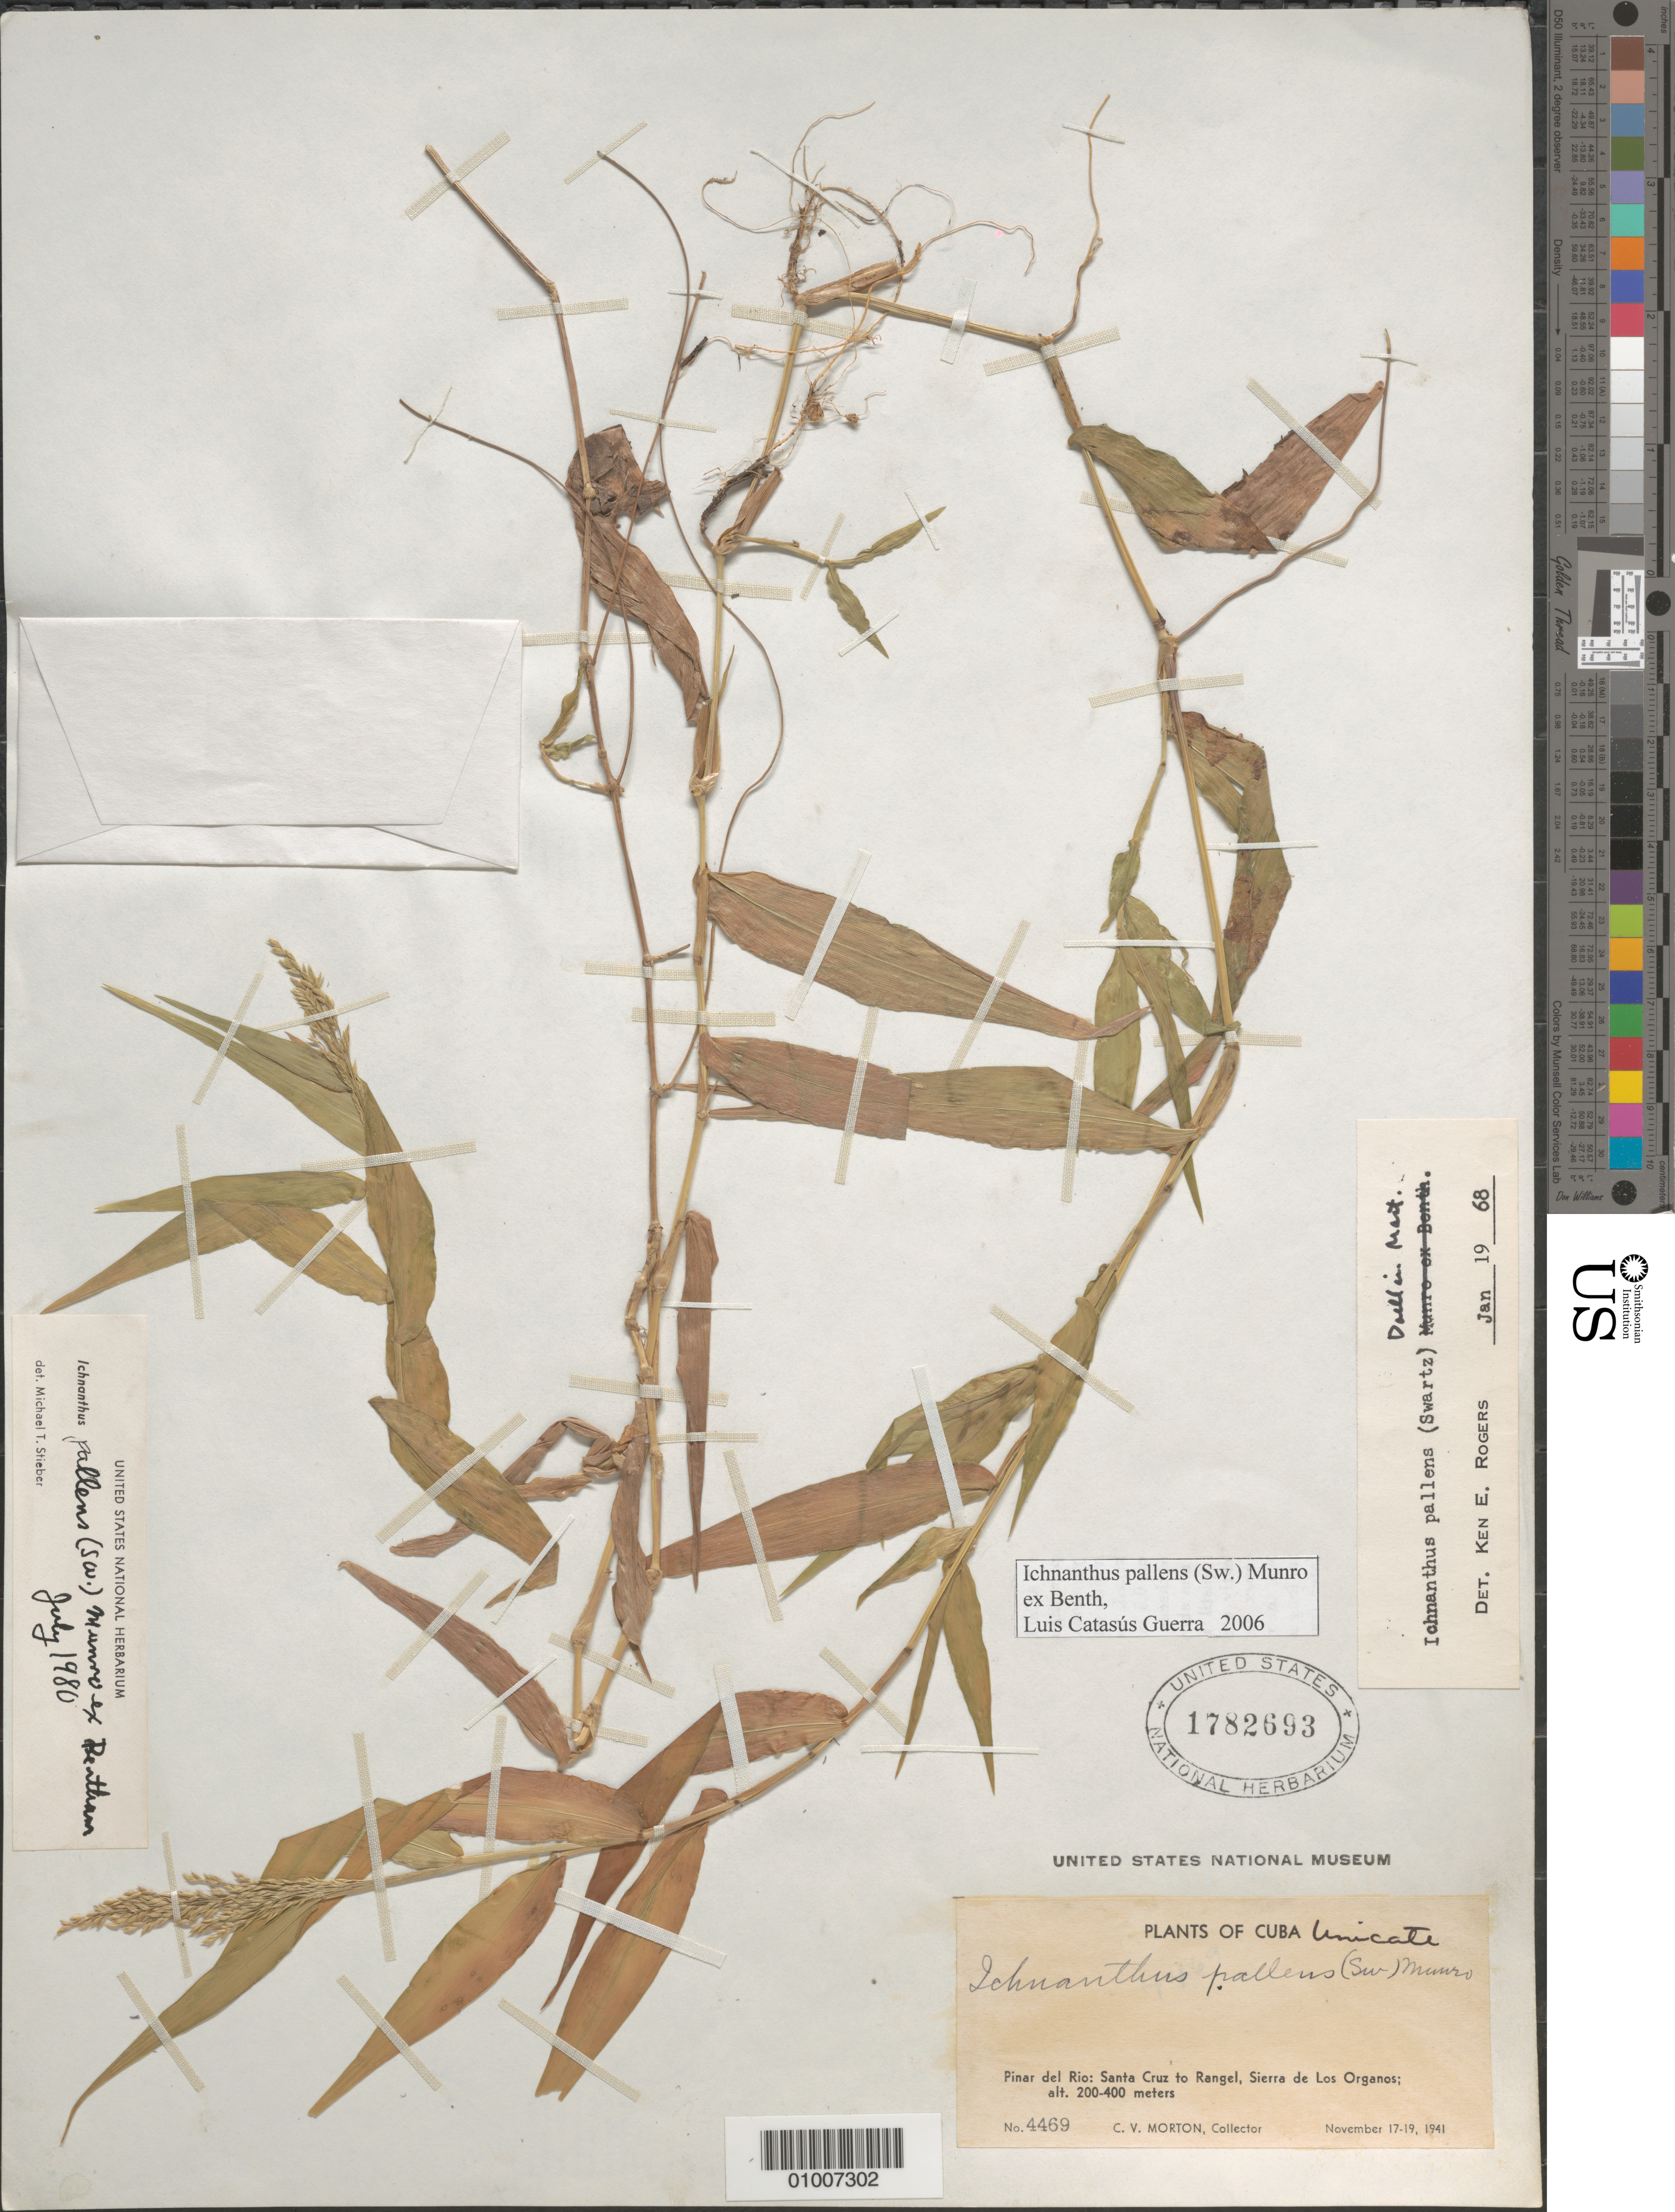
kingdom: Plantae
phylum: Tracheophyta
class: Liliopsida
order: Poales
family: Poaceae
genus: Ichnanthus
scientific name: Ichnanthus pallens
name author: (Sw.) Munro ex Benth.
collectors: C. V. Morton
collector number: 4469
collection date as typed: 17 Nov 1941 to 19 Nov 1941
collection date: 1941-11-17/1941-11-19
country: Cuba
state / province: Pinar del Rio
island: Cuba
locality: Pinar del Rio, santa Cruz to Rangel, Sierra de los Organos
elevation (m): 200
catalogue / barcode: US 1782693